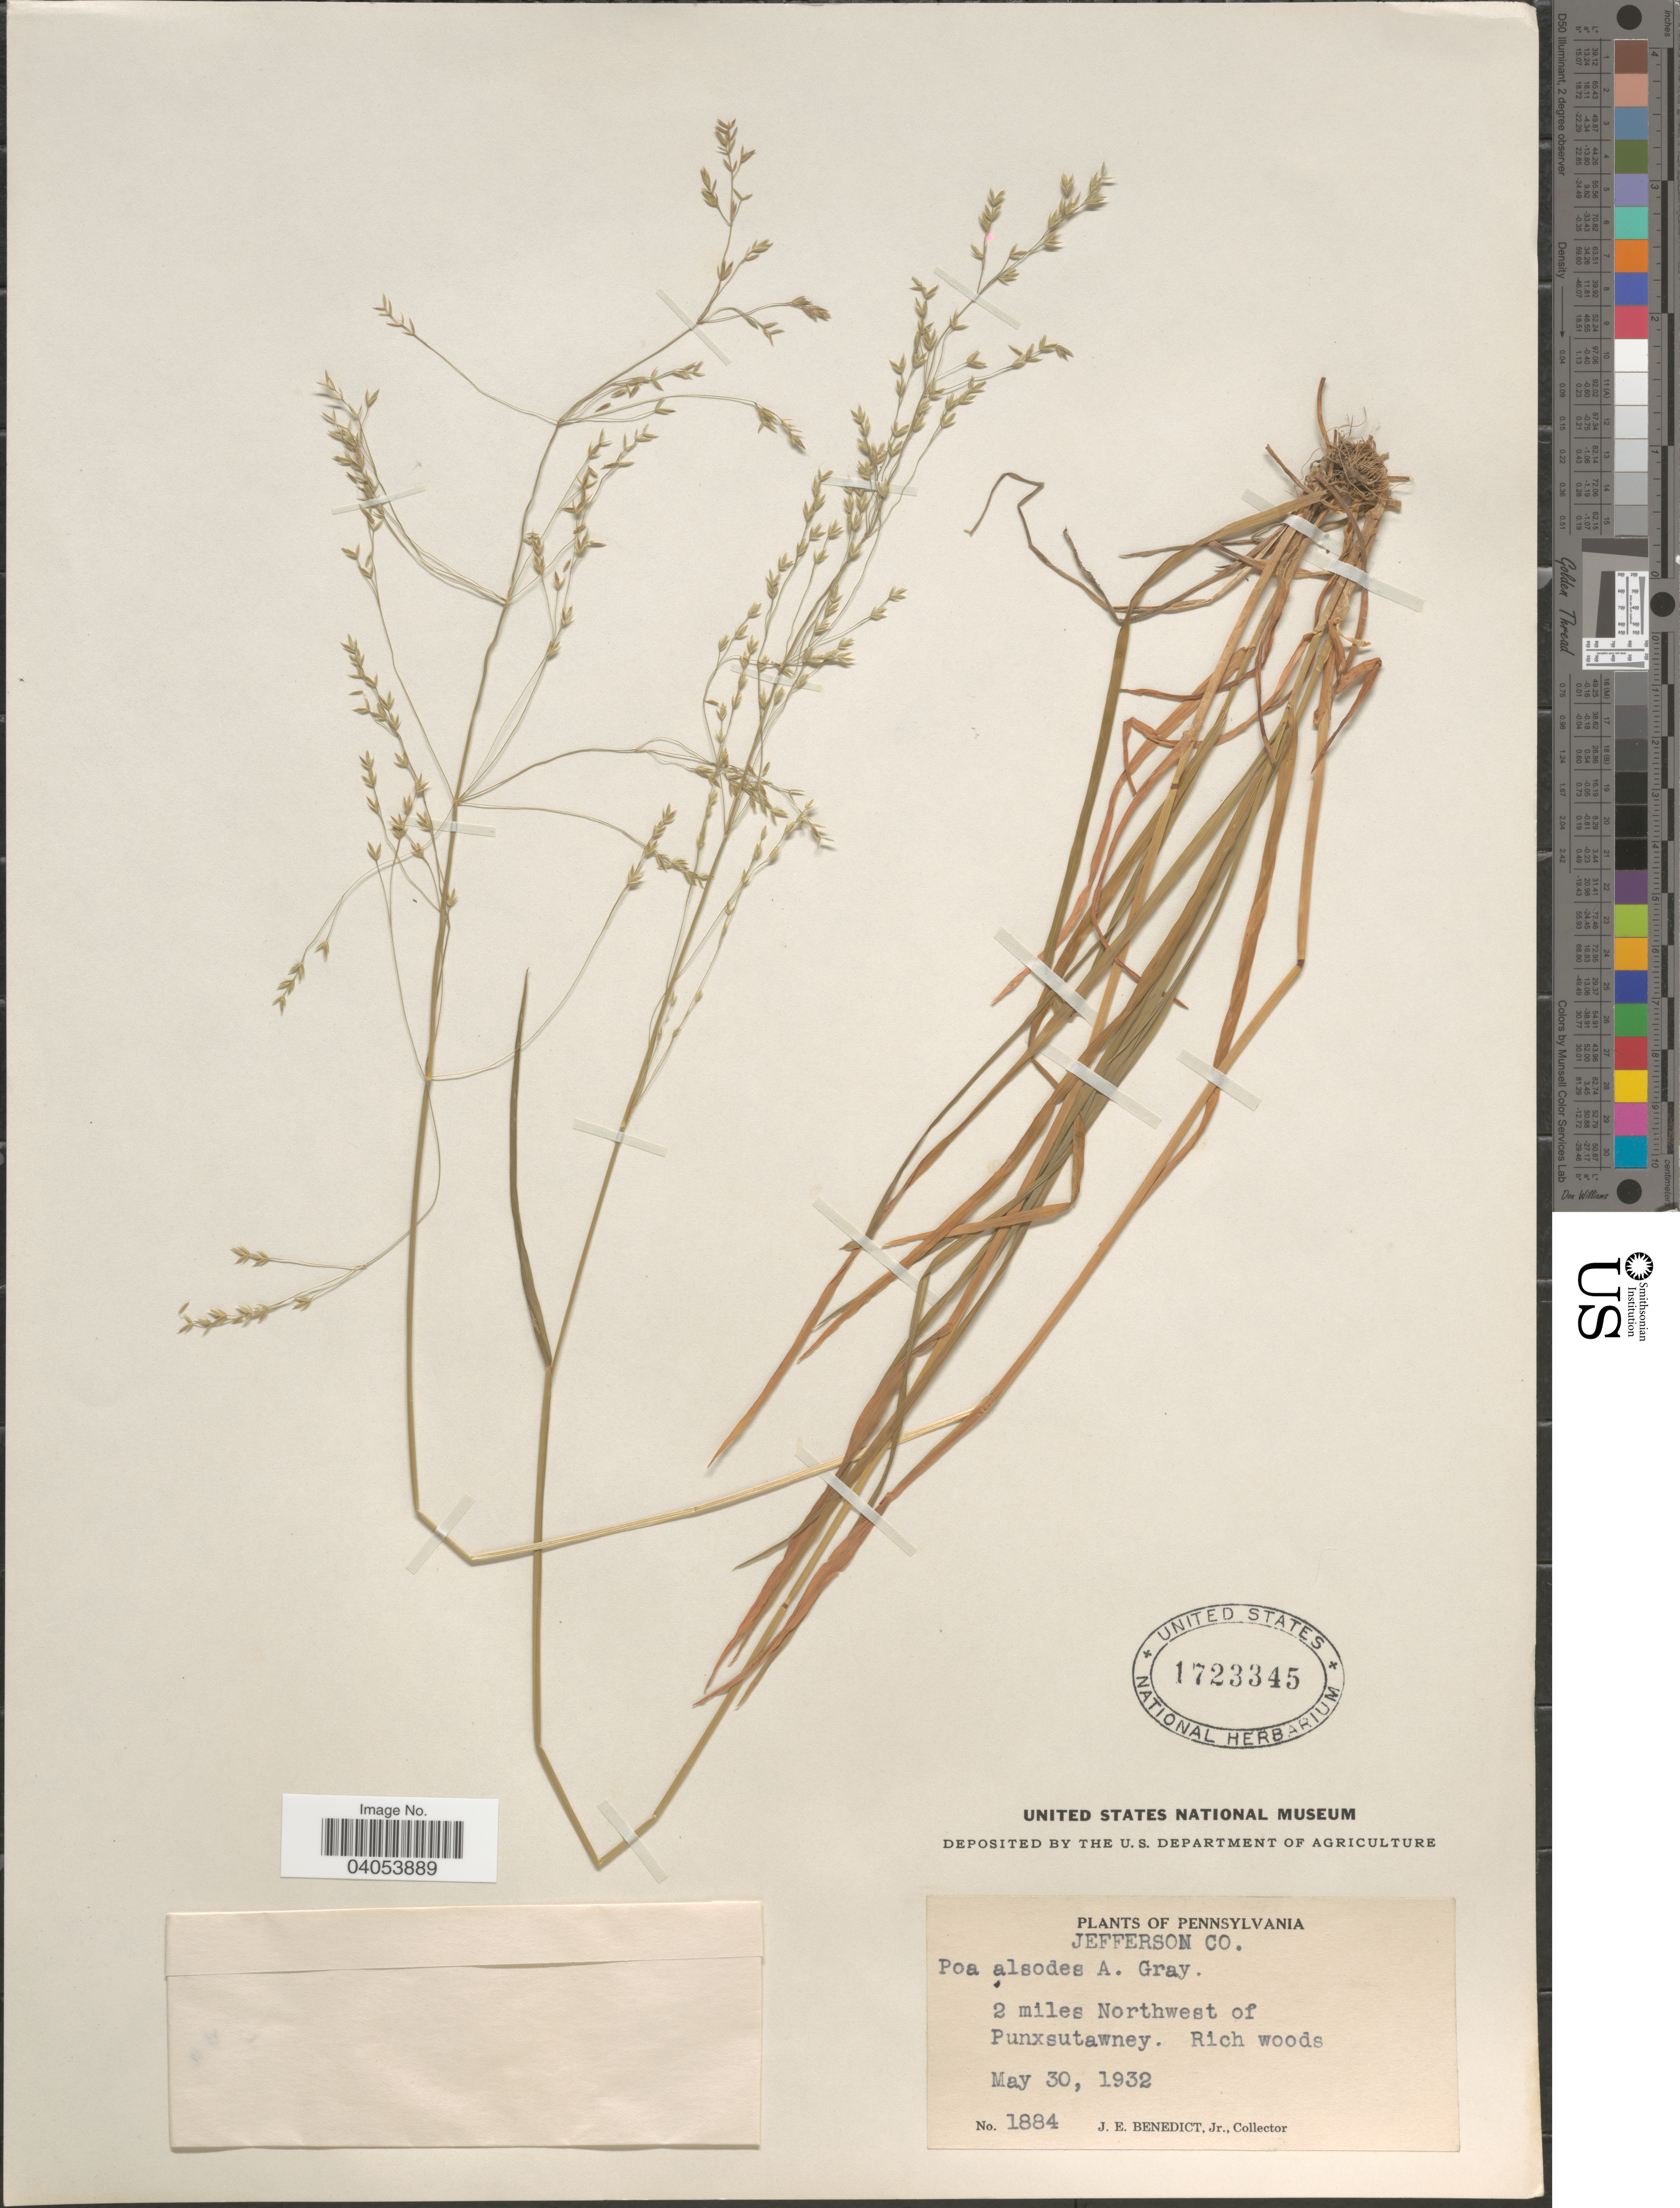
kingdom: Plantae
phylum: Tracheophyta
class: Liliopsida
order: Poales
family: Poaceae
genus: Poa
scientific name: Poa alsodes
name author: A. Gray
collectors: J. Benedict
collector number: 1884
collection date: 1932-05-30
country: United States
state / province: Pennsylvania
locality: Jefferson Co. 2 miles Northwest of Punxsutawney.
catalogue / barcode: US 1723345